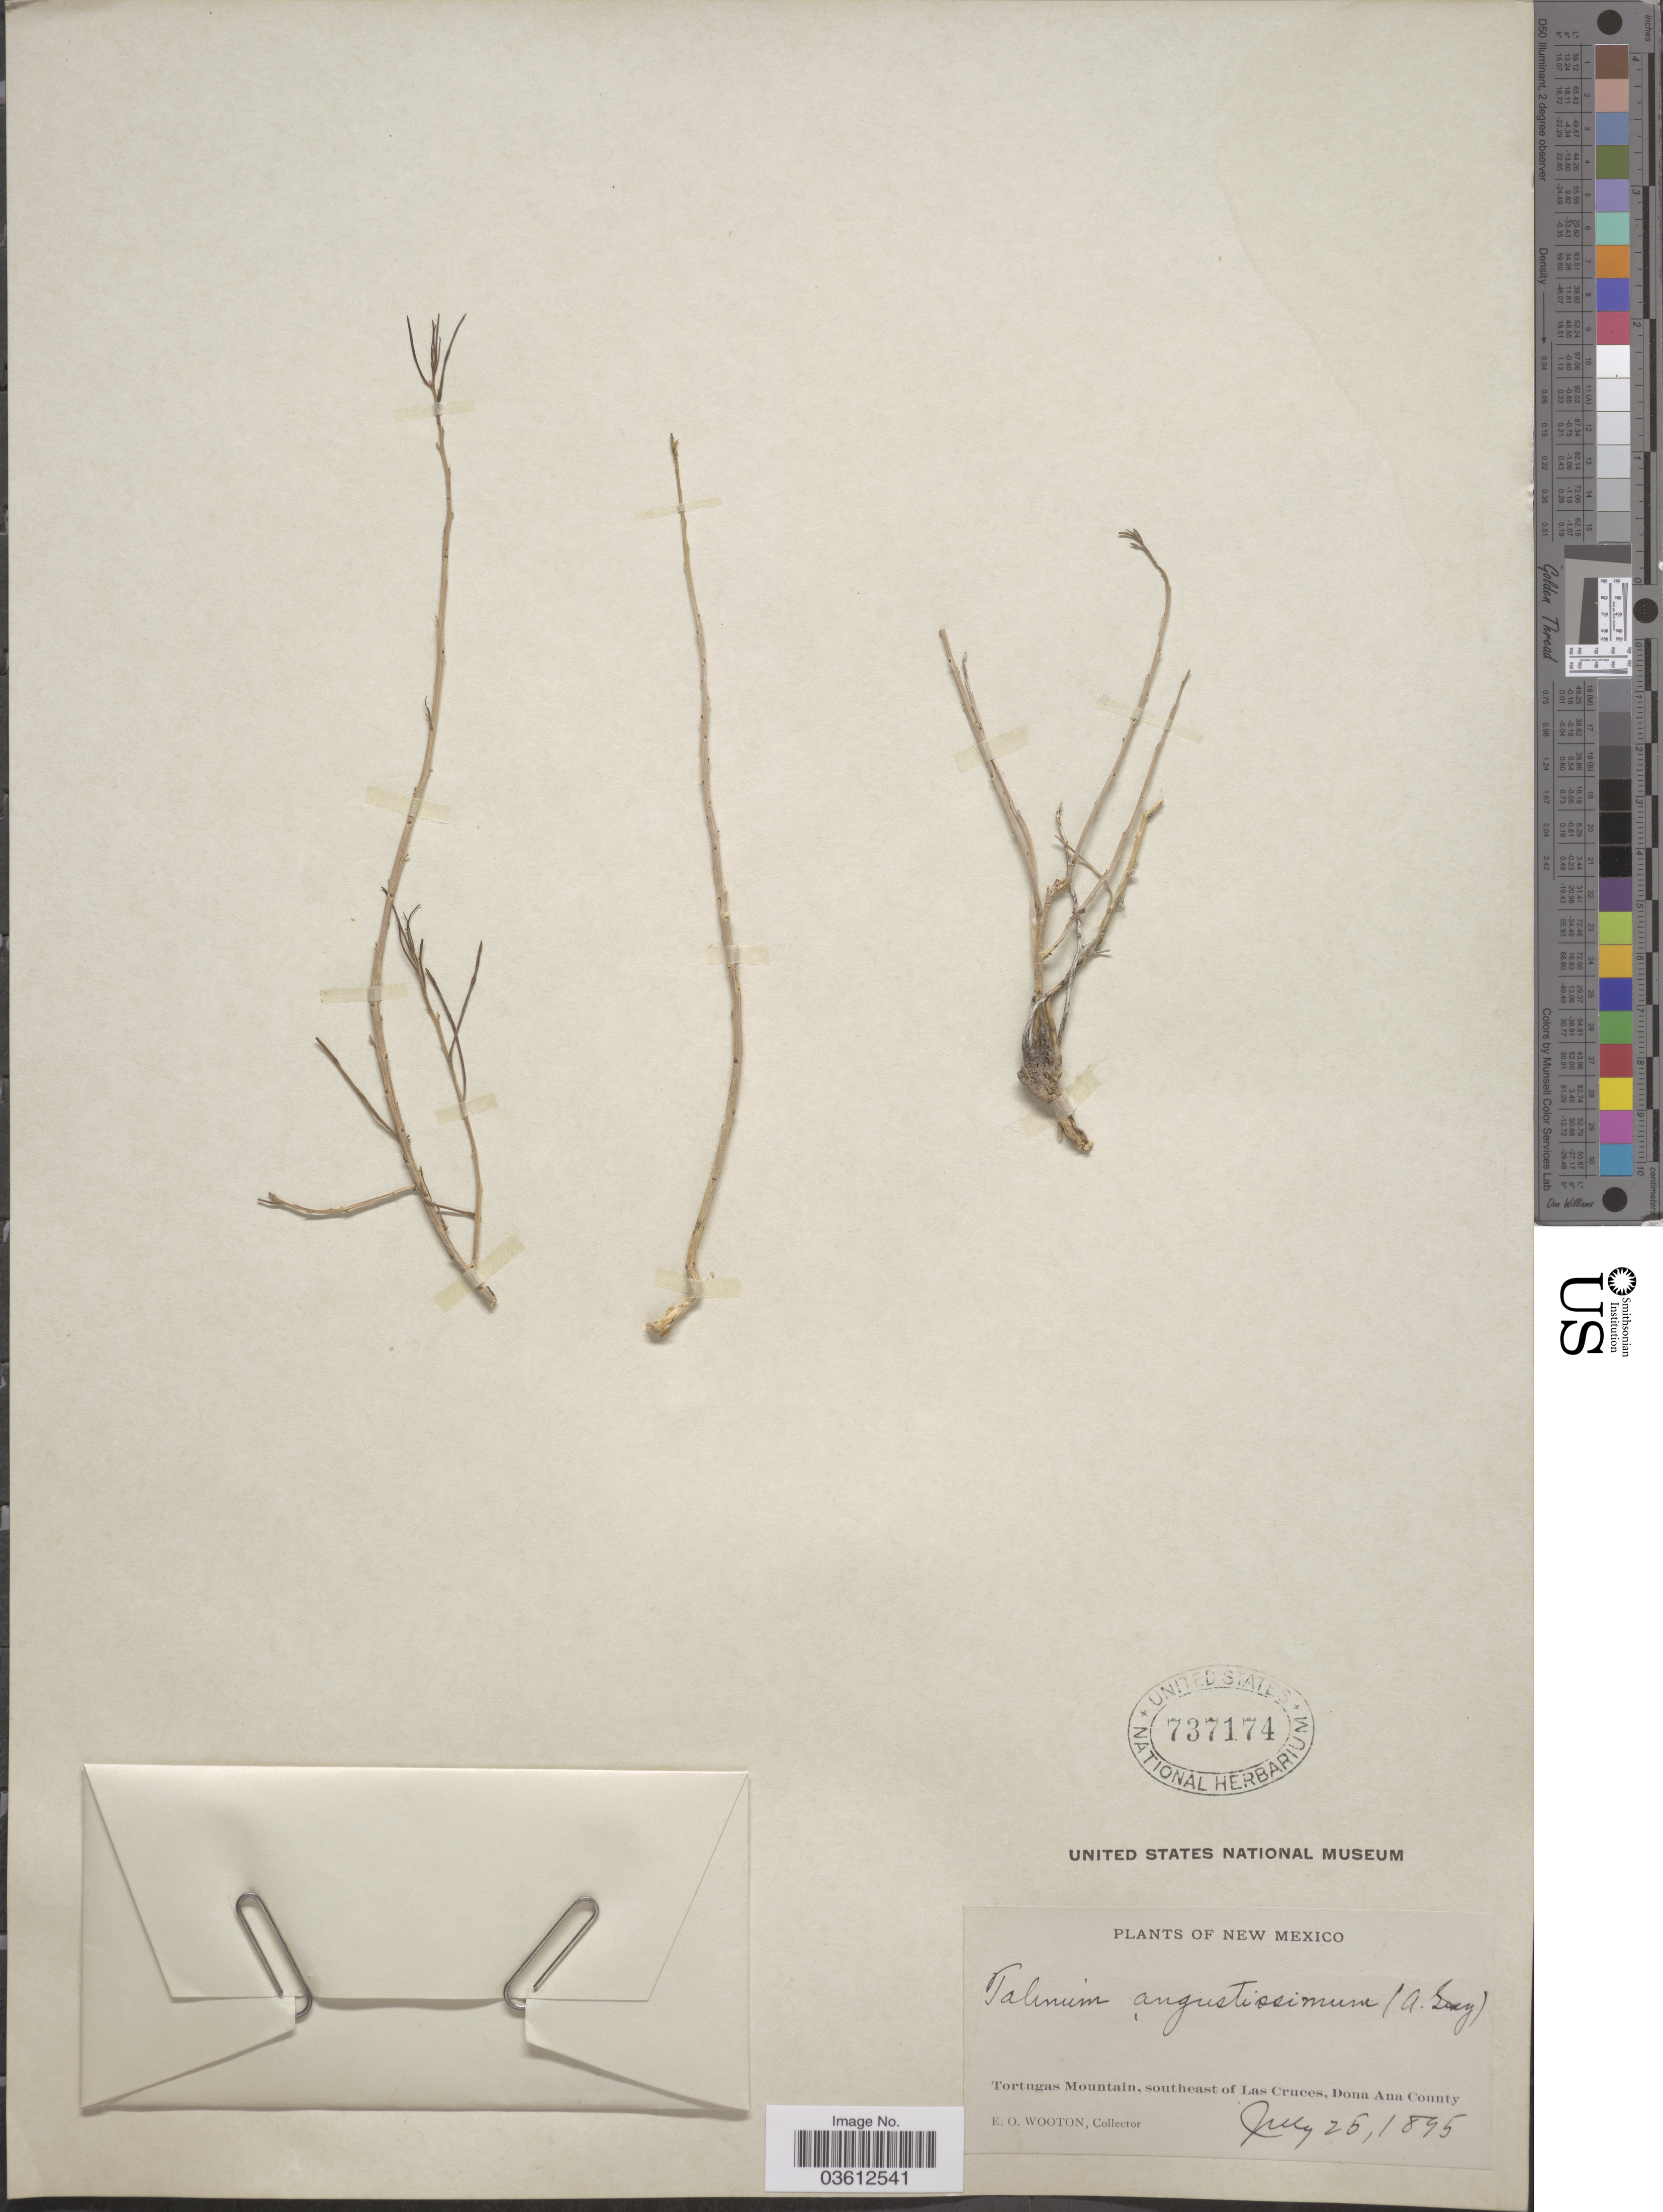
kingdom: Plantae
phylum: Tracheophyta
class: Magnoliopsida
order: Caryophyllales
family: Talinaceae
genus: Talinum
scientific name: Talinum angustissimum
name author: (Engelm.) Wooton & Standl.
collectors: E. O. Wooton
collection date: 1895-07-25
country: United States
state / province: New Mexico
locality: Tortugas Mountain, southeast of Las Cruces, Dona Ana County.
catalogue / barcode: US 737174